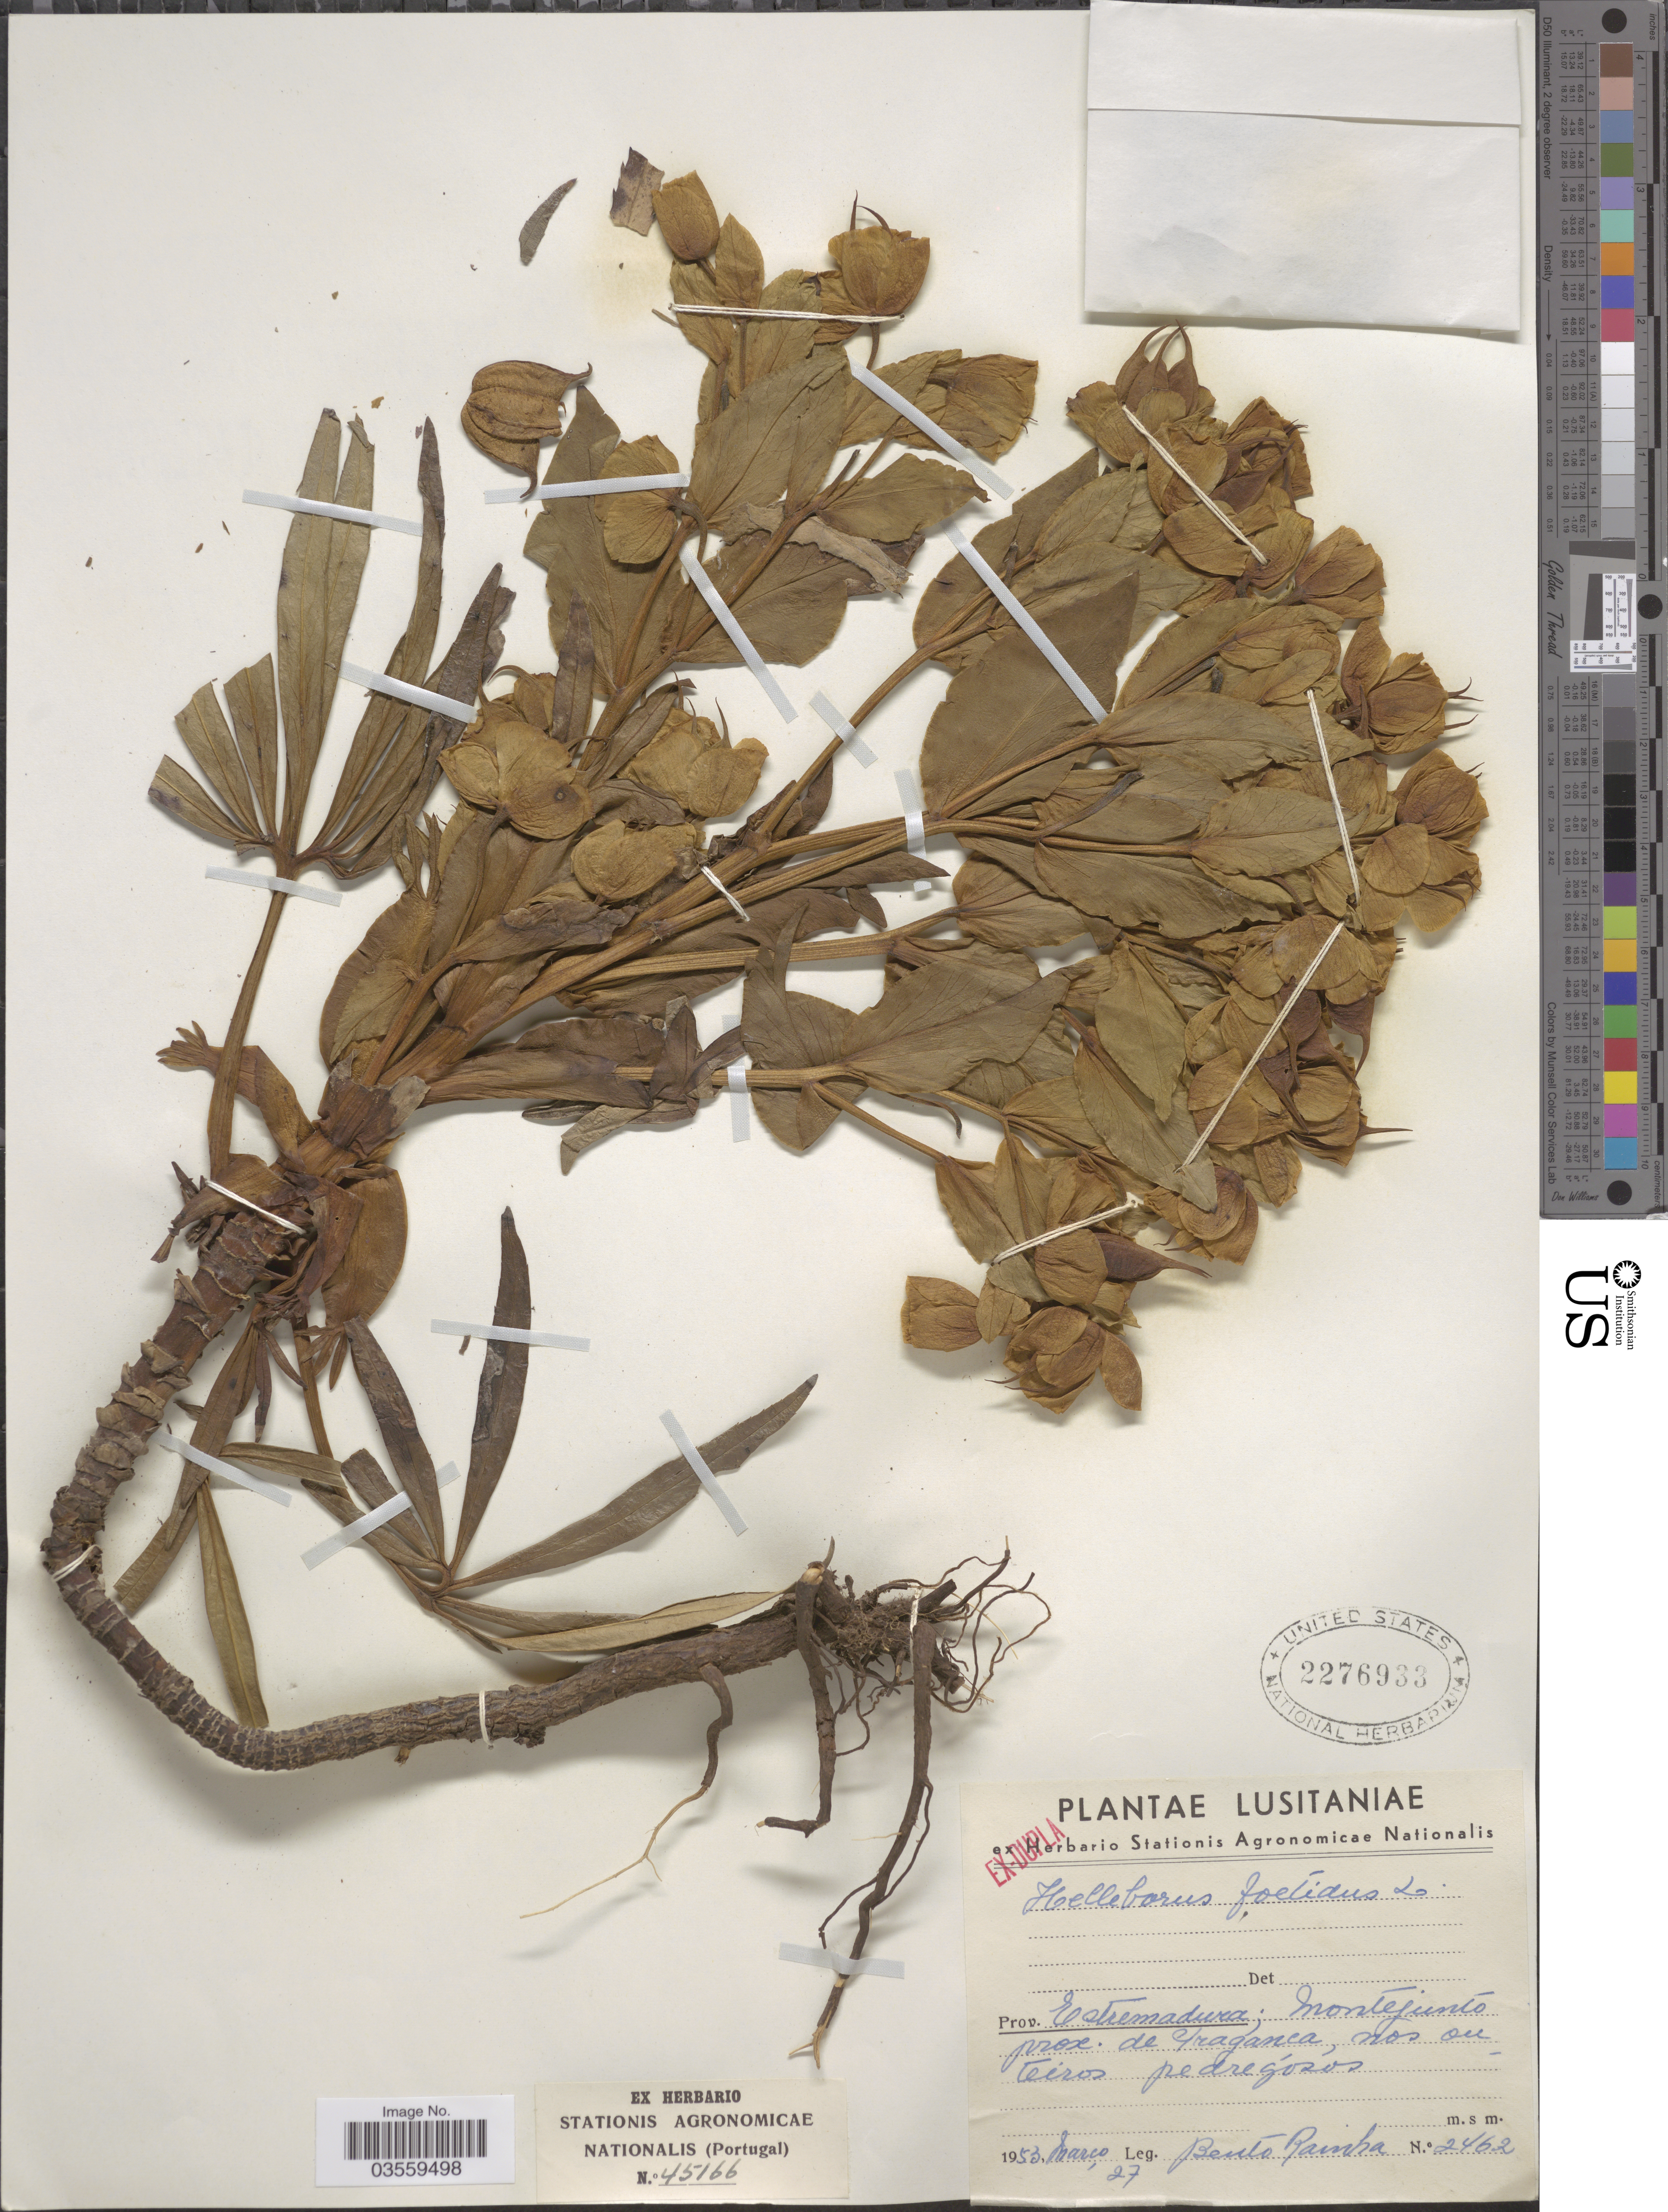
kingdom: Plantae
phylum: Tracheophyta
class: Magnoliopsida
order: Ranunculales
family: Ranunculaceae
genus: Helleborus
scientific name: Helleborus foetidus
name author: L.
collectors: B. Rainha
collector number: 2462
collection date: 1953-03-27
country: Portugal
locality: Lustinaiae. Prov. Estremadura; Montejunto prox. de Fraganca [interpreted], nos outeiros pedregósos.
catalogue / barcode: US 2276933